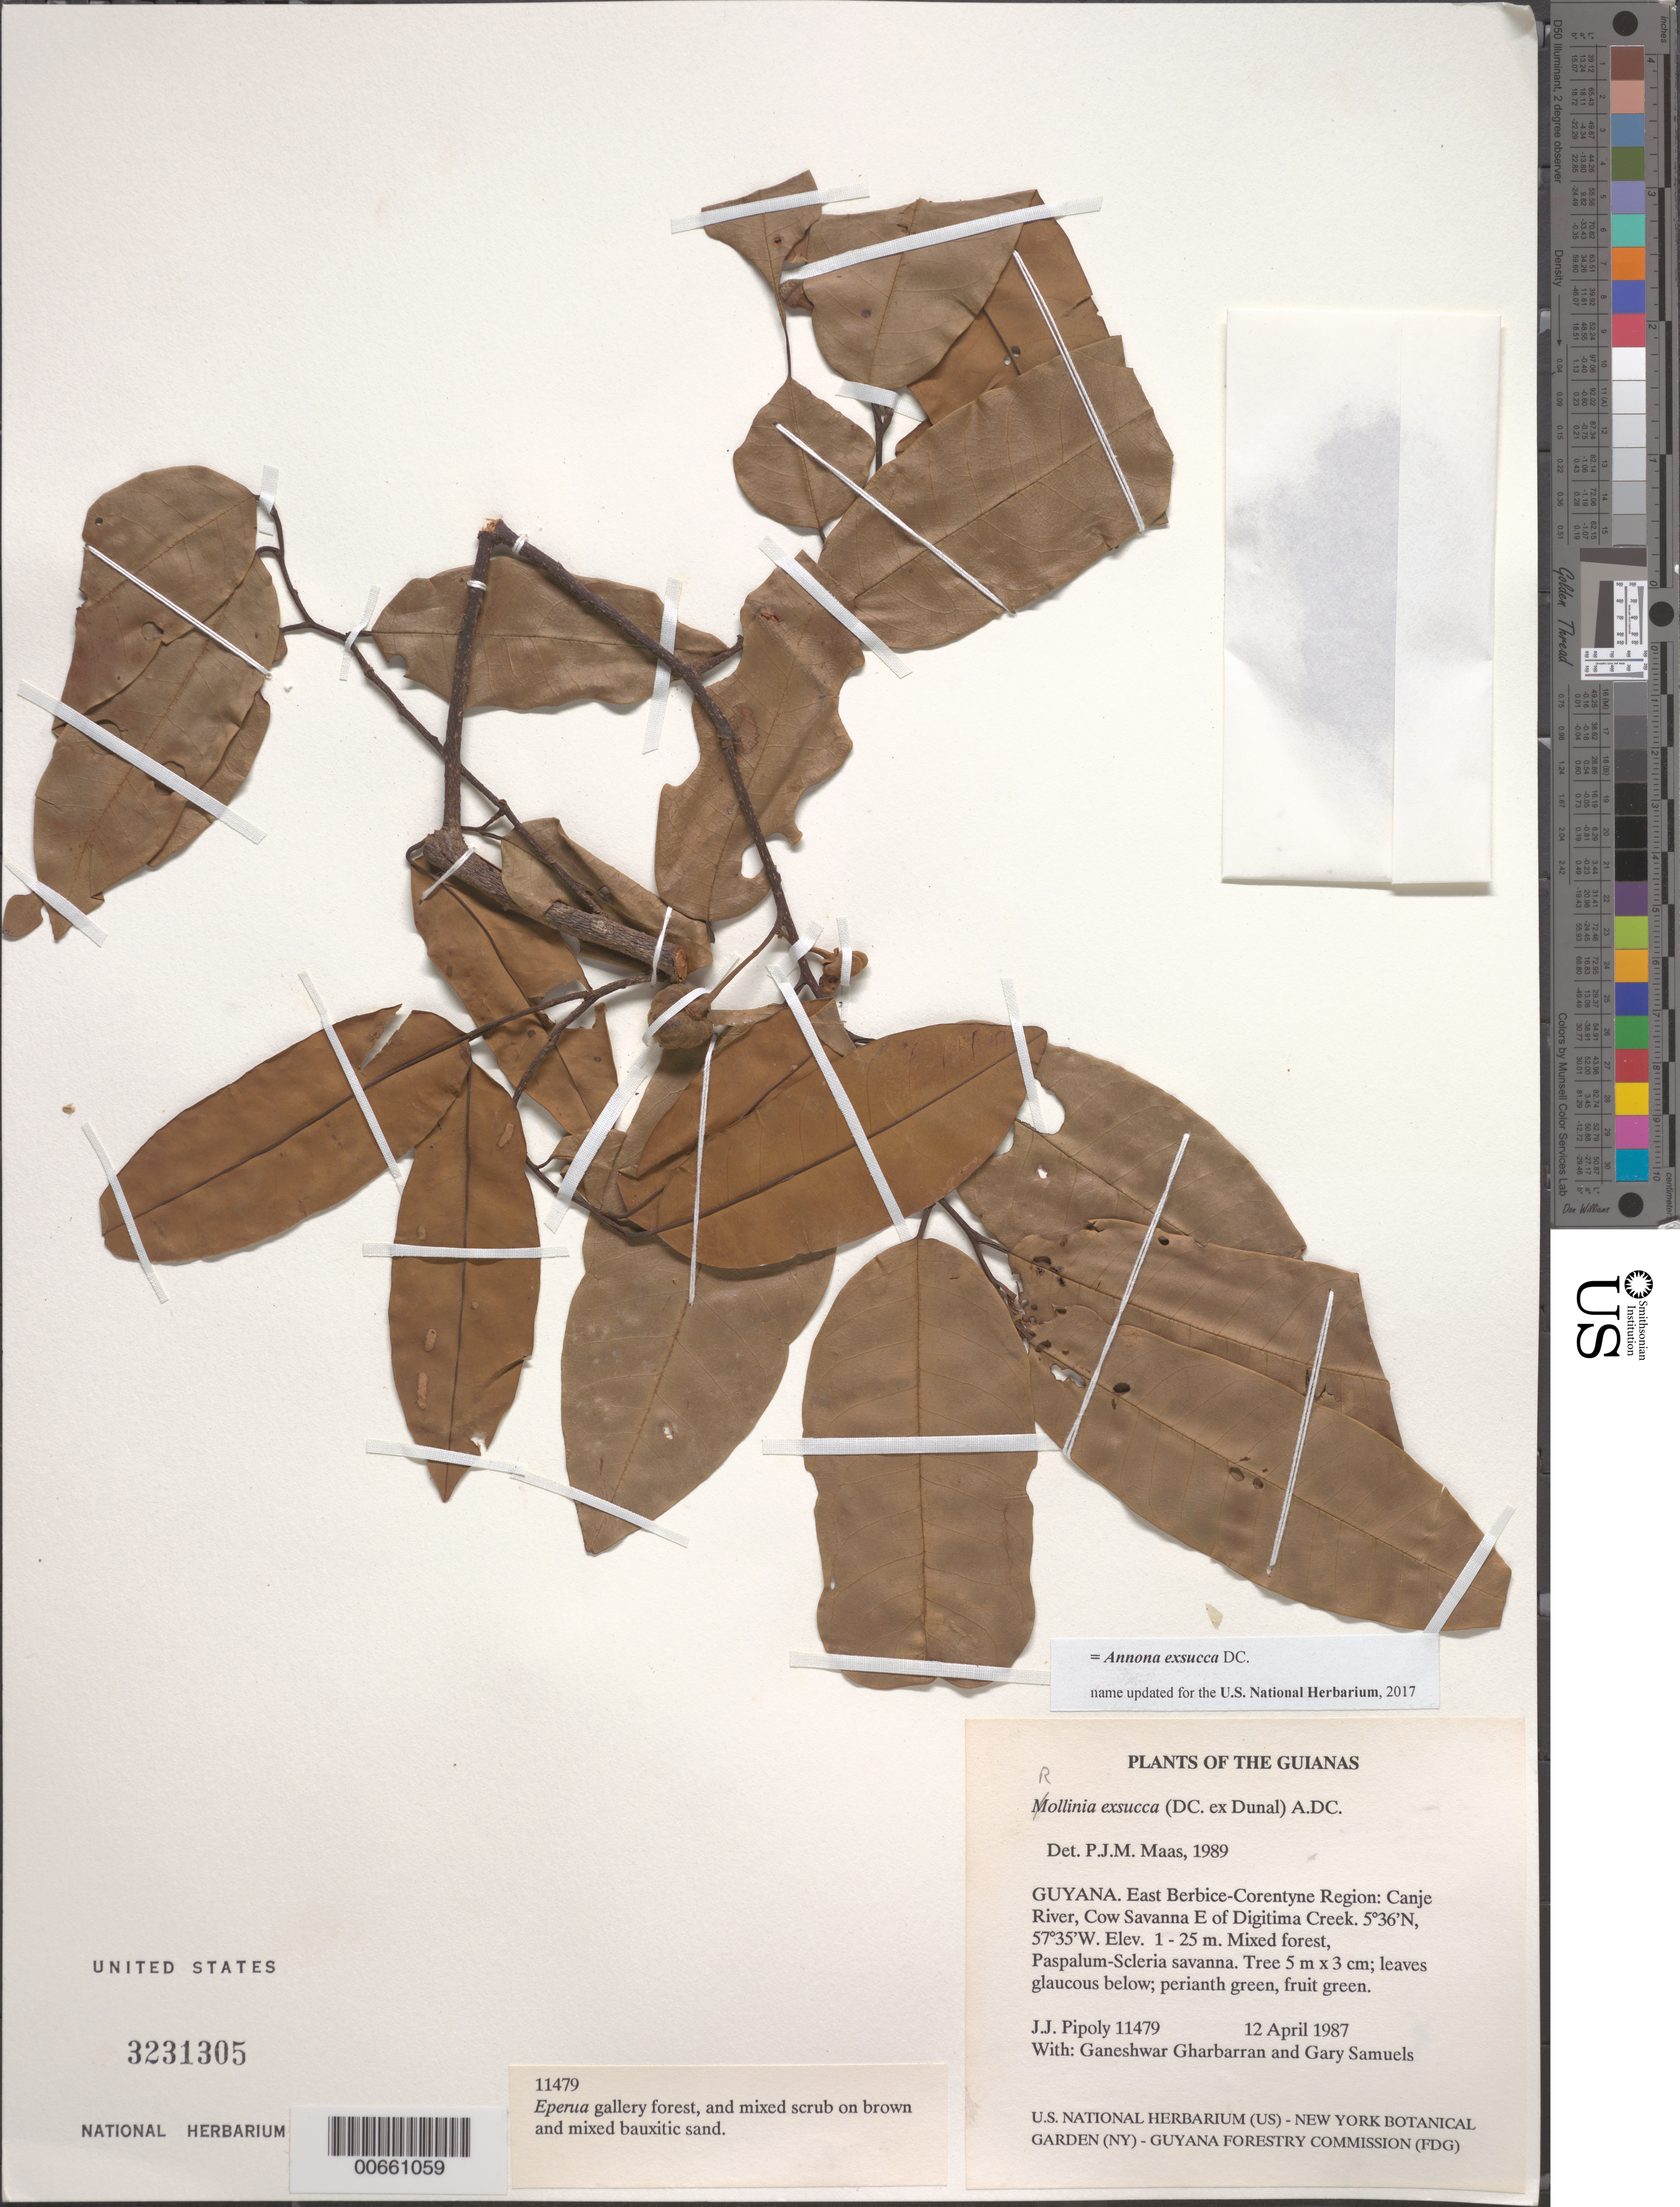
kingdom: Plantae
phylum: Tracheophyta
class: Magnoliopsida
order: Magnoliales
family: Annonaceae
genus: Annona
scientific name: Annona exsucca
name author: DC. ex Dunal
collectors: J. J. Pipoly, G. Gharbarran & G. Samuels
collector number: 11479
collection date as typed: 12 April 1987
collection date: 1987-04-12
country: Guyana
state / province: E. Berbice-Corentyne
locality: Canje River, Cow Savanna E of Digitima Creek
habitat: Mixed forest, Paspalum-Scleria savanna.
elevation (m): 1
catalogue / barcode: US 3231305